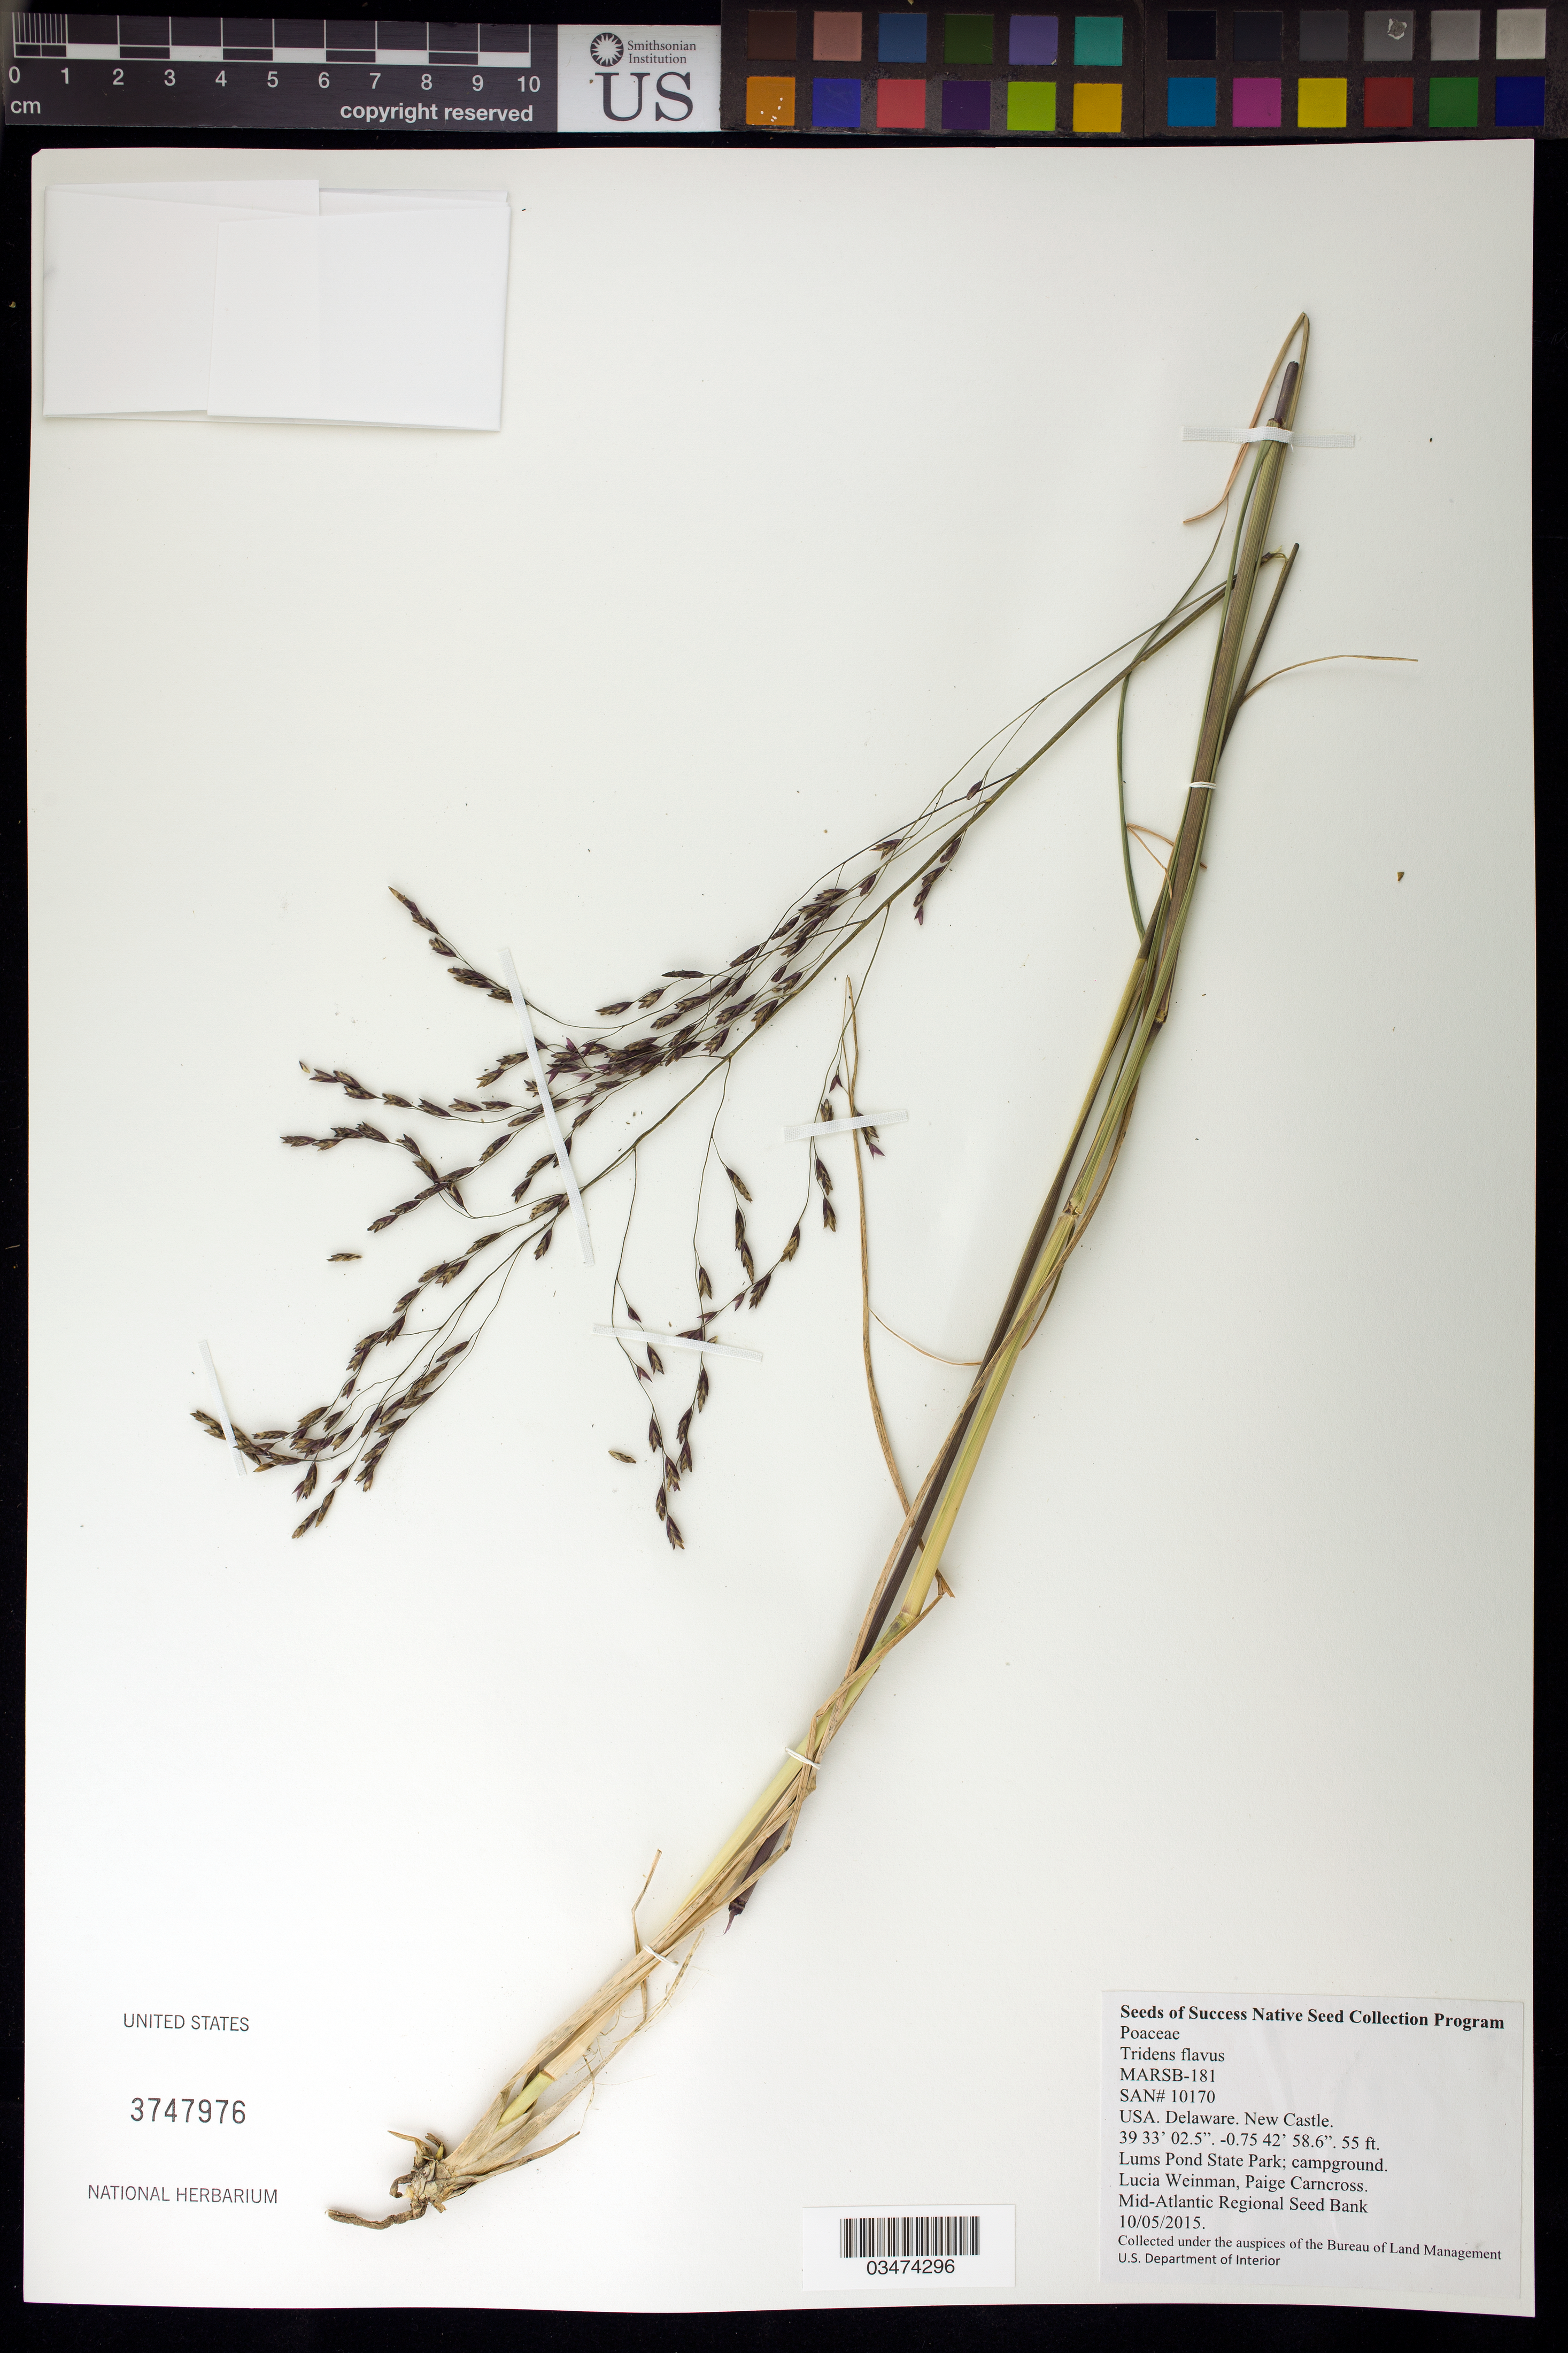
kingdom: Plantae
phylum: Tracheophyta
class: Liliopsida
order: Poales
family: Poaceae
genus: Tridens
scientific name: Tridens flavus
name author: (L.) Hitchc.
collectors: L. Weinman & P. Carncross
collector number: MARSB-181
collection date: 2015-10-05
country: United States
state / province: Delaware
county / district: New Castle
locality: Lums Pond Park, campground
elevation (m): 17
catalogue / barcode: US 3747976